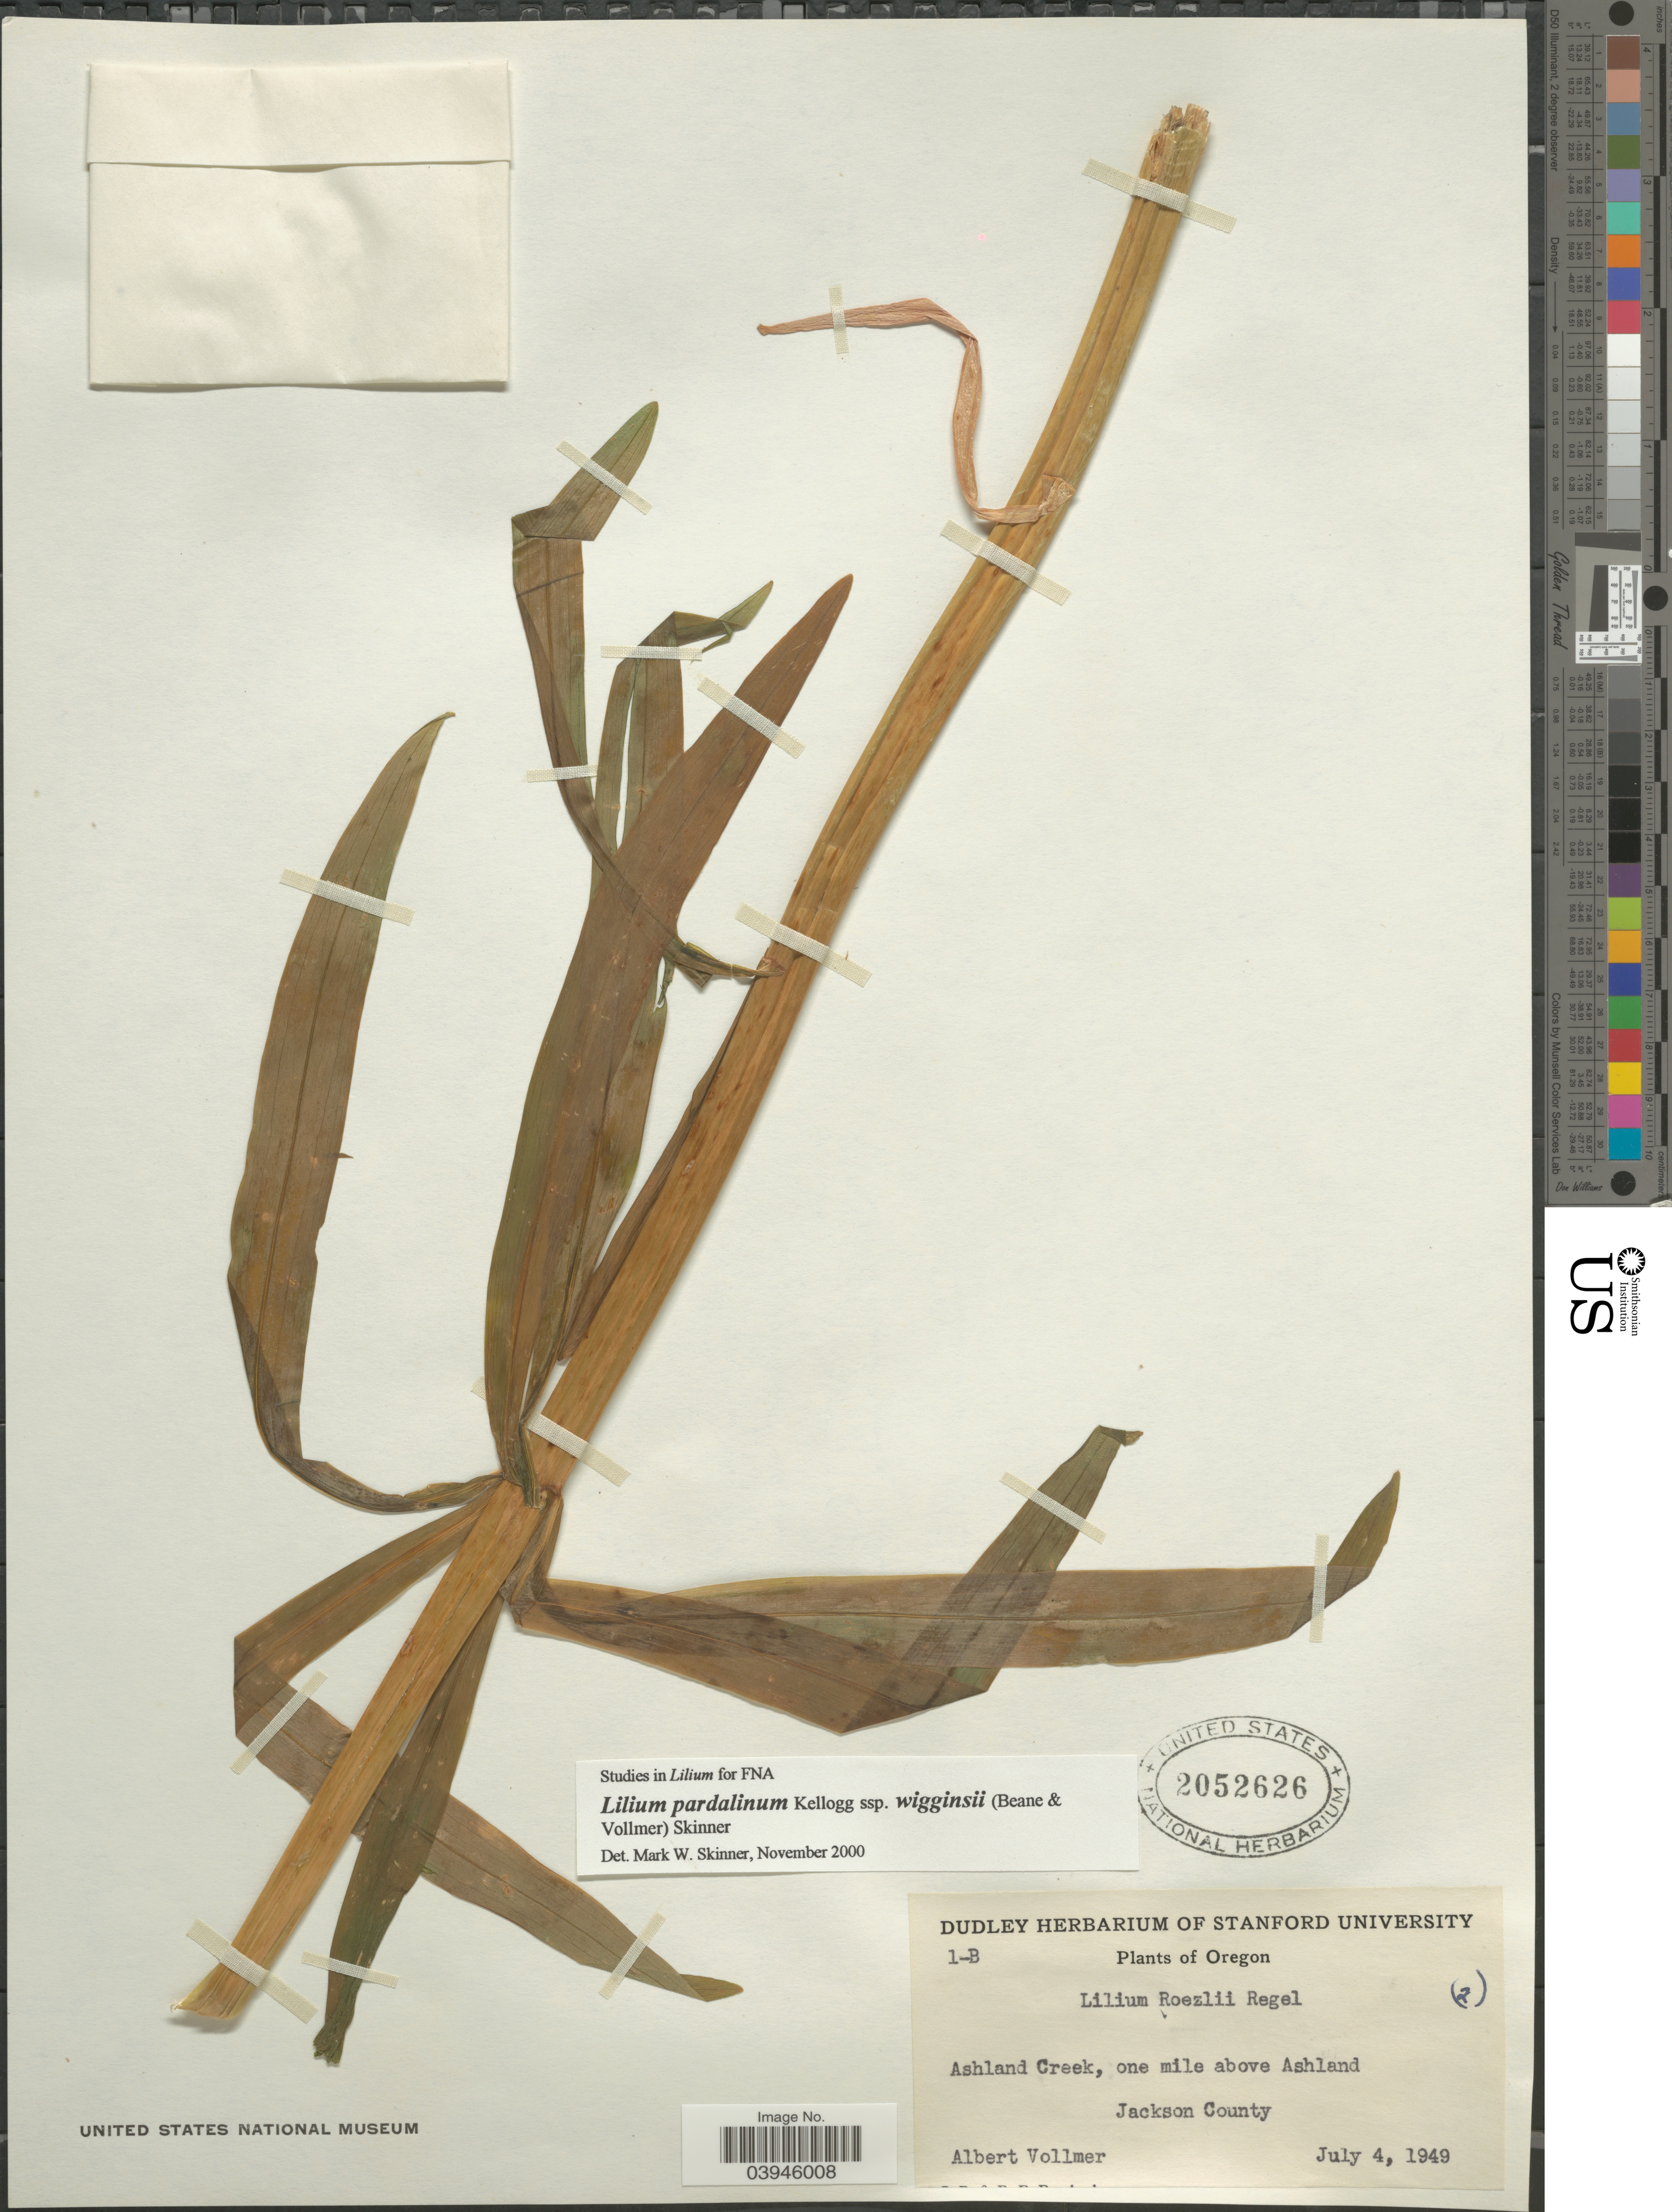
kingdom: Plantae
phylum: Tracheophyta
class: Liliopsida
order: Liliales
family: Liliaceae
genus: Lilium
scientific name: Lilium pardalinum subsp. wigginsii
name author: (Beane & Vollmer) M.W. Skinner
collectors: A. Vollmer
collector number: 1-B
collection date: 1949-07-04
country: United States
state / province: Oregon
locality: Ashland Creek, one mile above Ashland. Jackson County.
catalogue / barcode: US 2052626